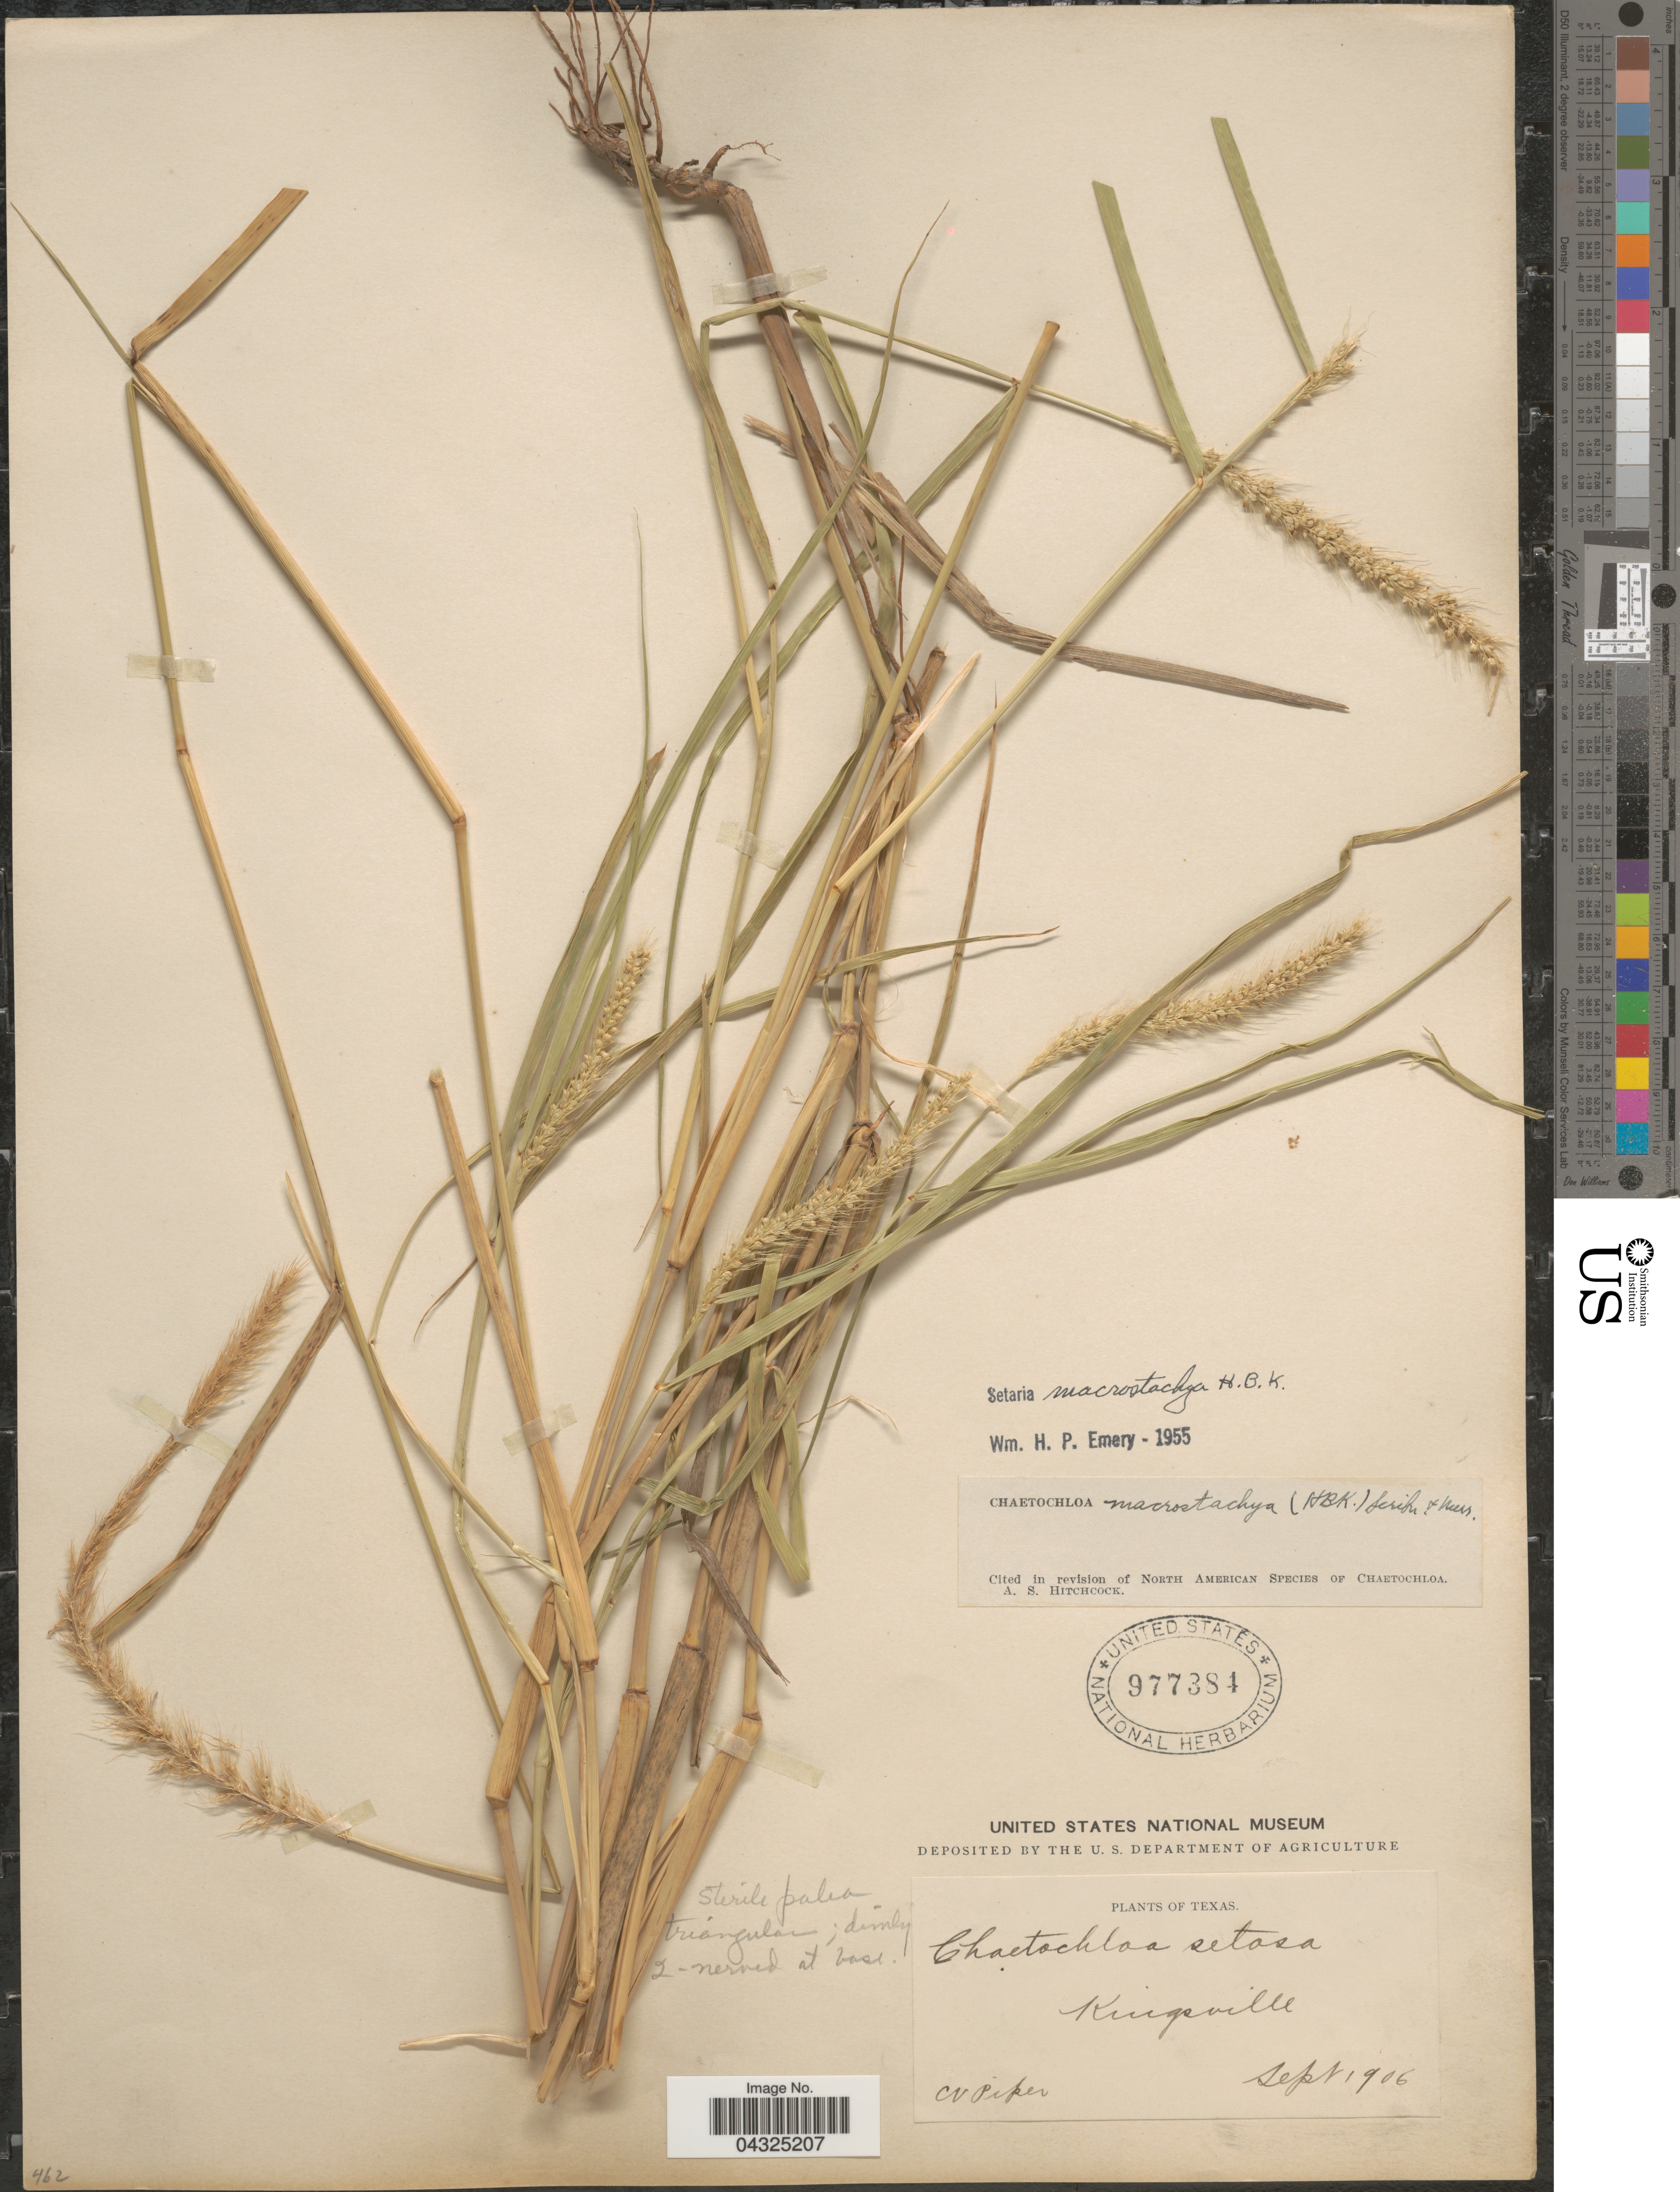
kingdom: Plantae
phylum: Tracheophyta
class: Liliopsida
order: Poales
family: Poaceae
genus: Setaria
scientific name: Setaria macrostachya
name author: Kunth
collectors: C. V. Piper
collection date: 1906-09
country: United States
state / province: Texas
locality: Kingsville.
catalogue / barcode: US 977384